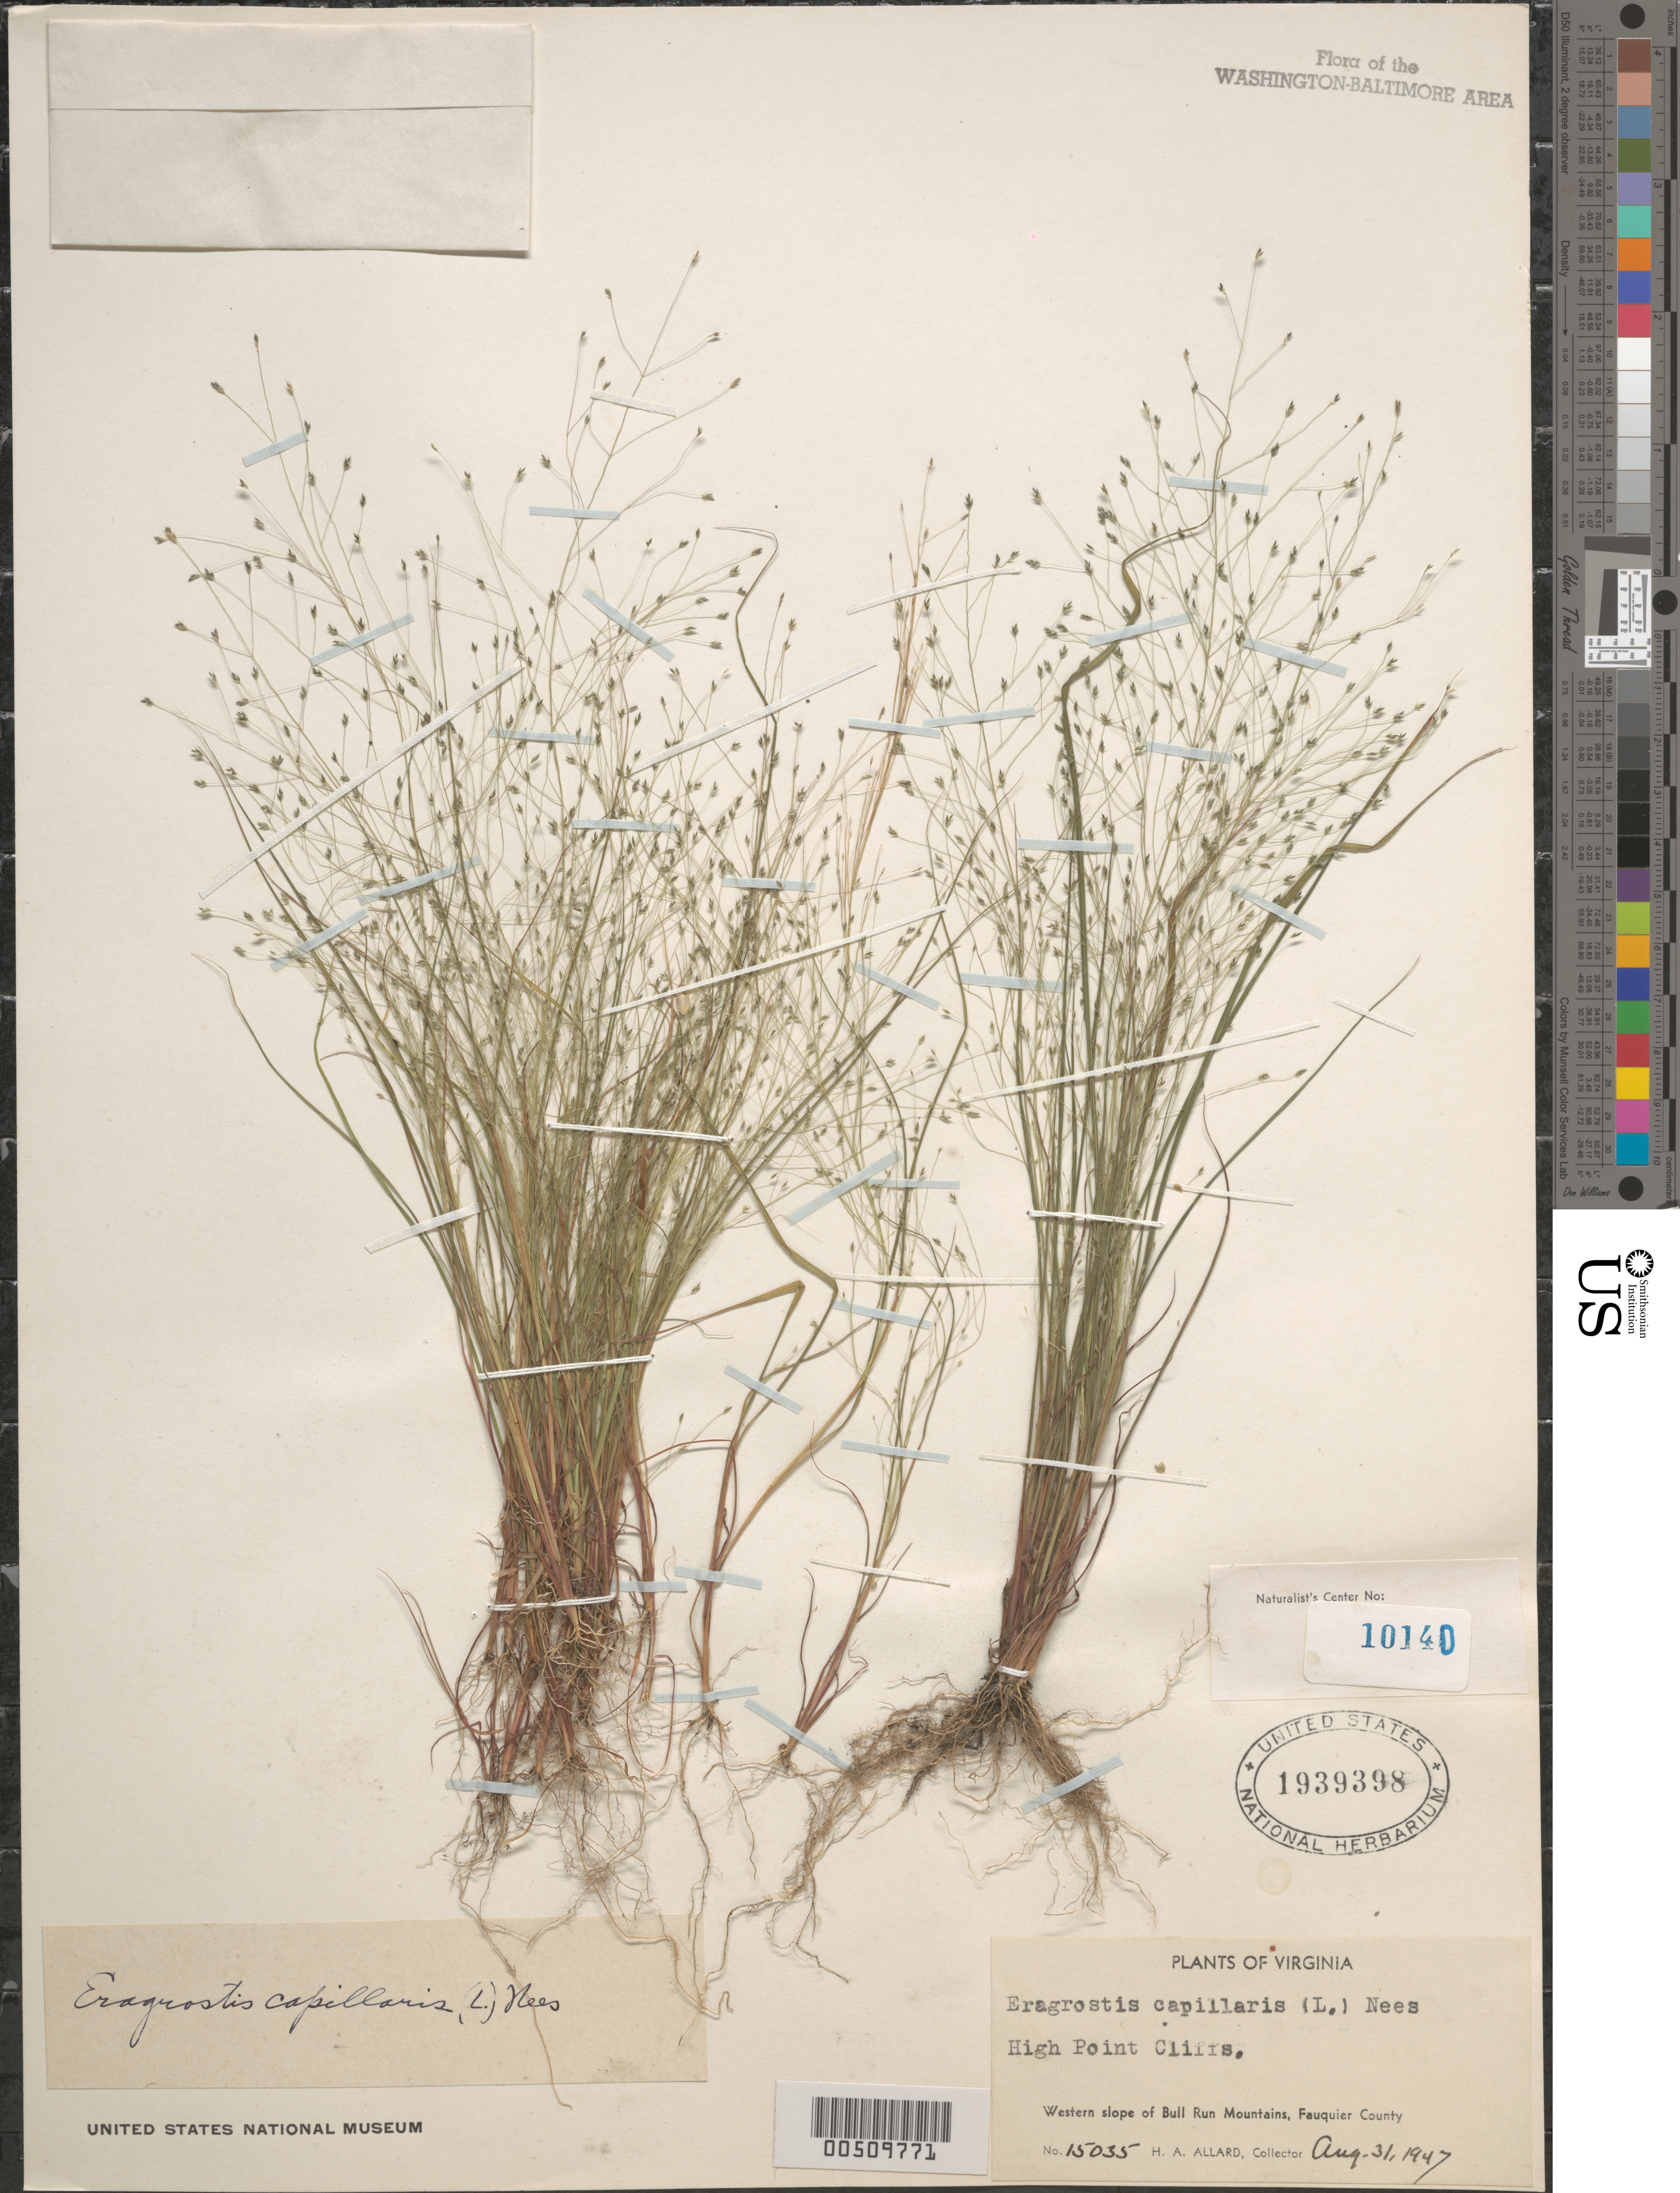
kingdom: Plantae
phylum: Tracheophyta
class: Liliopsida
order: Poales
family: Poaceae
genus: Eragrostis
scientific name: Eragrostis capillaris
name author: (L.) Nees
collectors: H. A. Allard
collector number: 15035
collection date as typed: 31 Aug 1947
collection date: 1947-08-31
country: United States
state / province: Virginia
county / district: Fauquier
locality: Bull Run Mts., High Point Cliffs Bull Run Mts.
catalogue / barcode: US 1939398